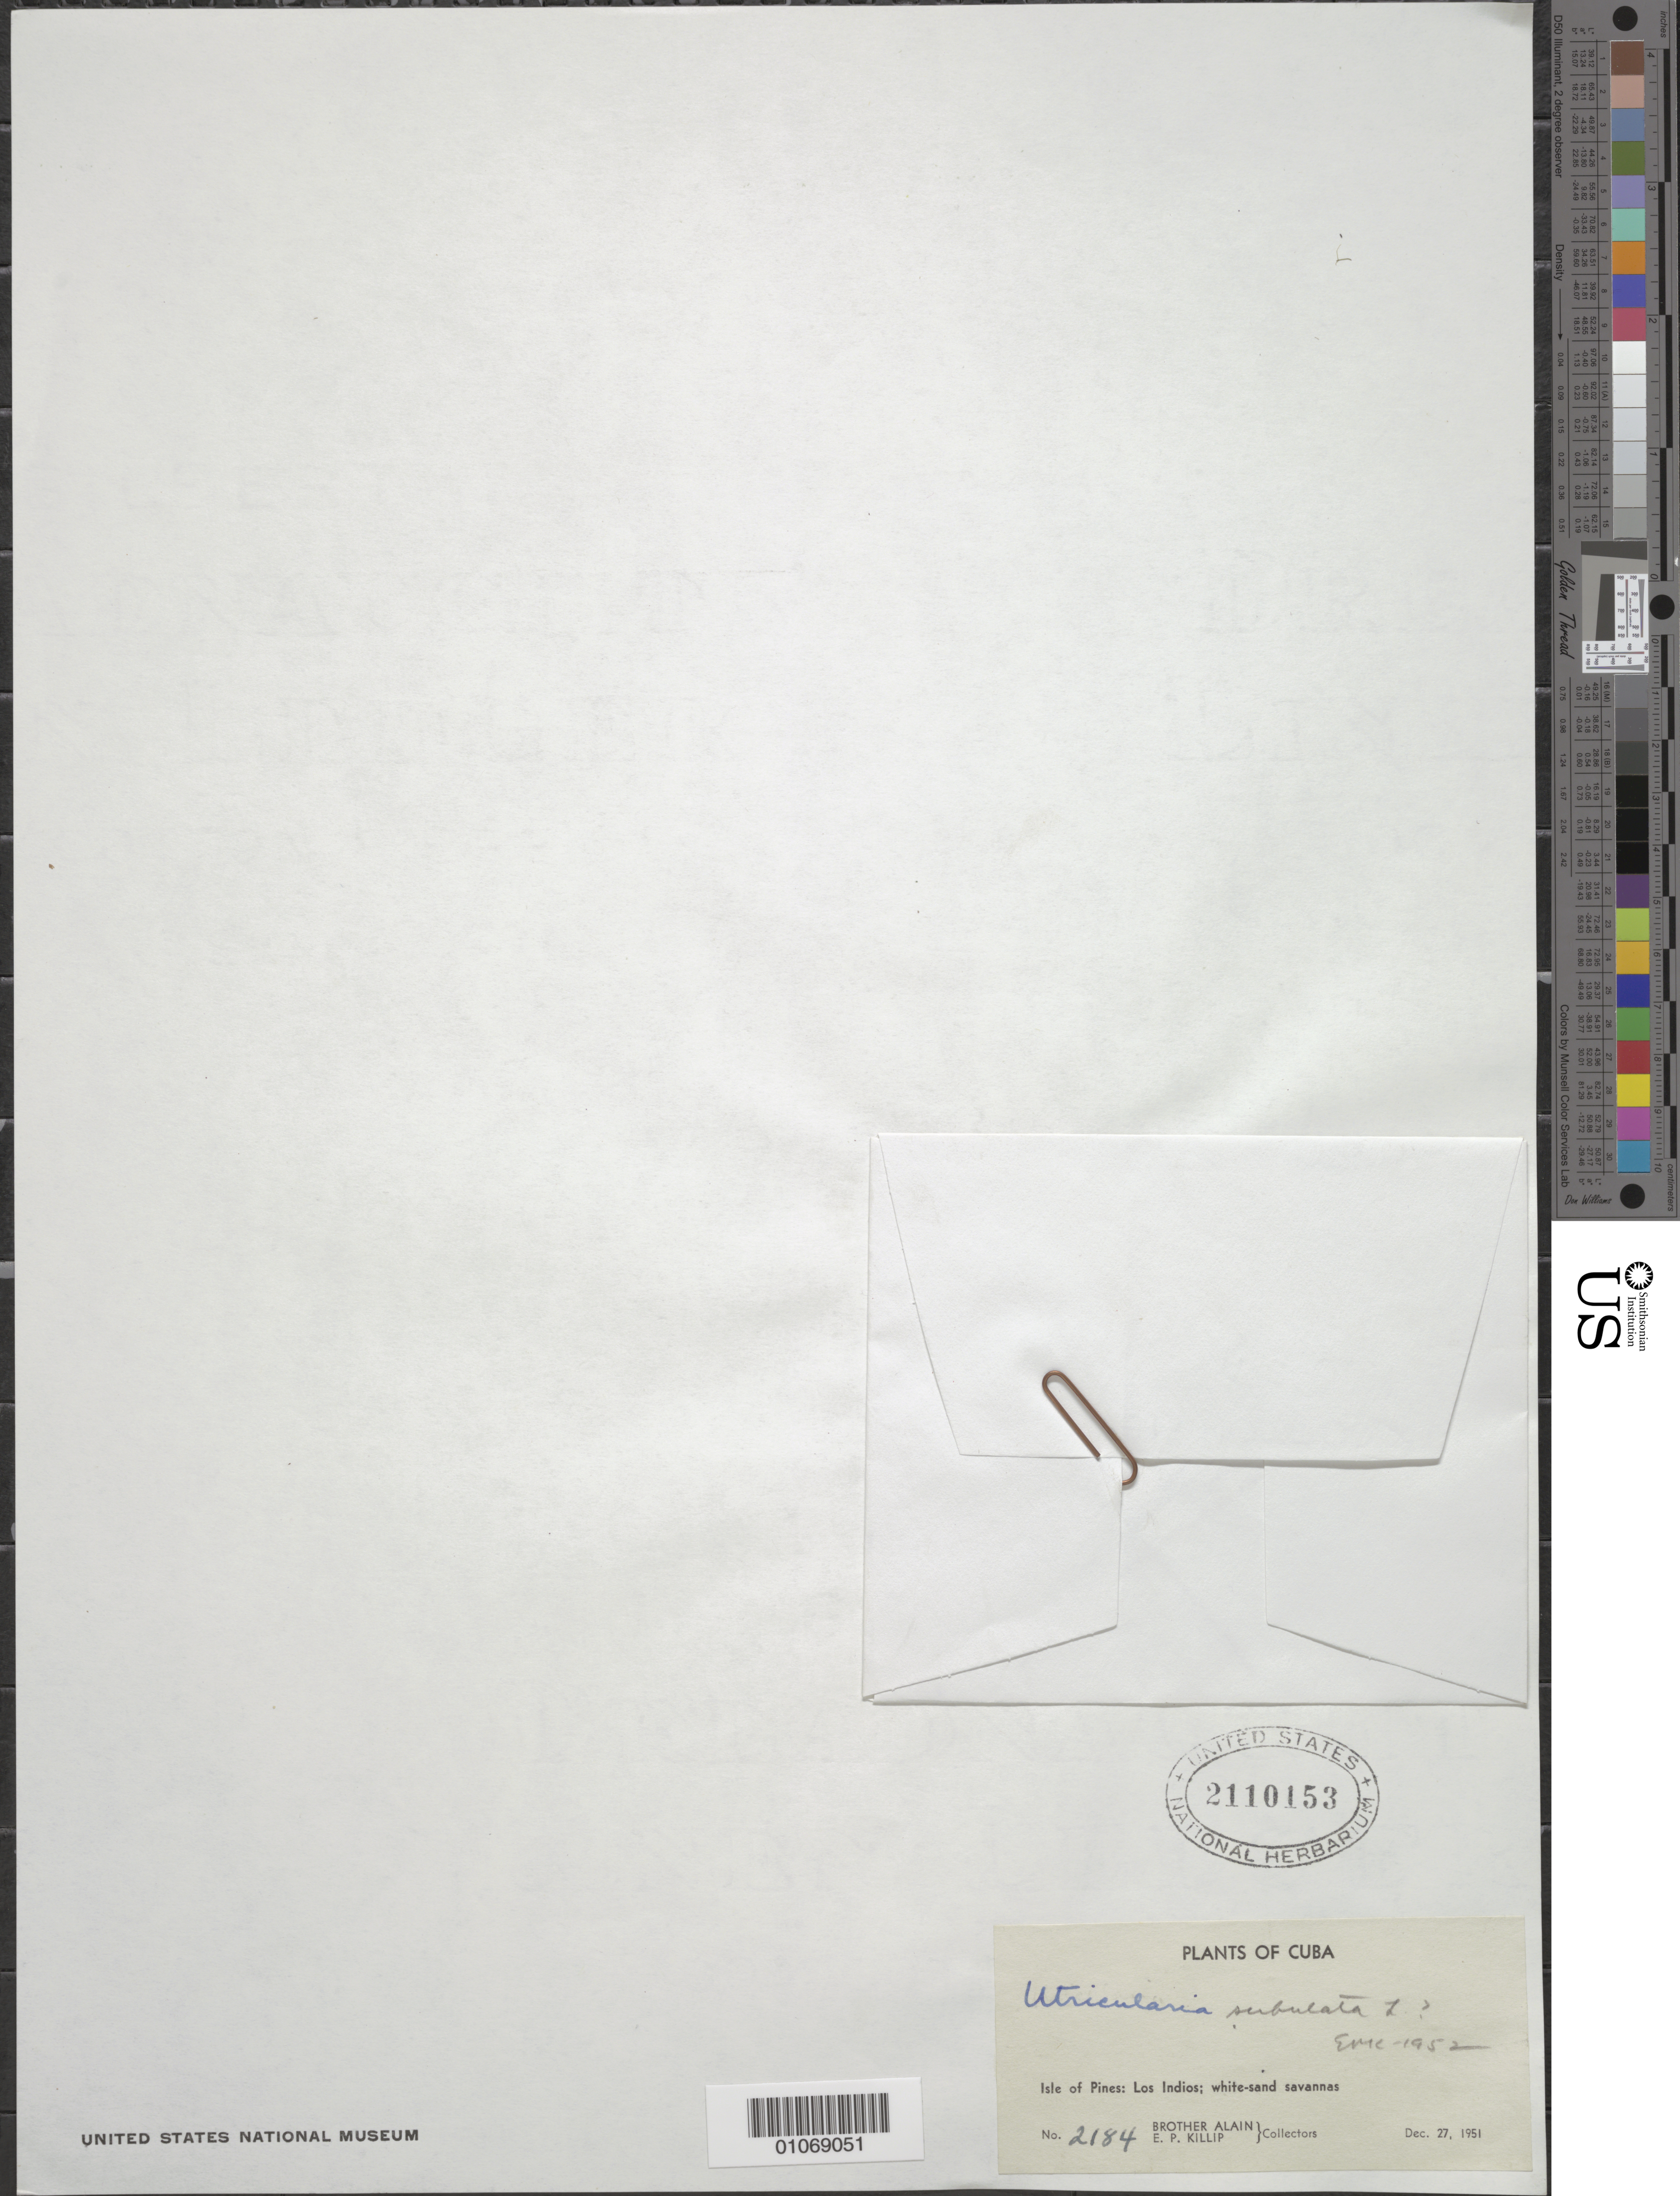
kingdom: Plantae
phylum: Tracheophyta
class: Magnoliopsida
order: Lamiales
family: Lentibulariaceae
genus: Utricularia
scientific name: Utricularia subulata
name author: L.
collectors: A. H. Liogier & E. P. Killip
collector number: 2184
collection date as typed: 27 Dec 1951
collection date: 1951-12-27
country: Cuba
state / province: Isla de La Juventud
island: Isla de la Juventud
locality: Los Indios: white-sand savannas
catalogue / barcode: US 2110153